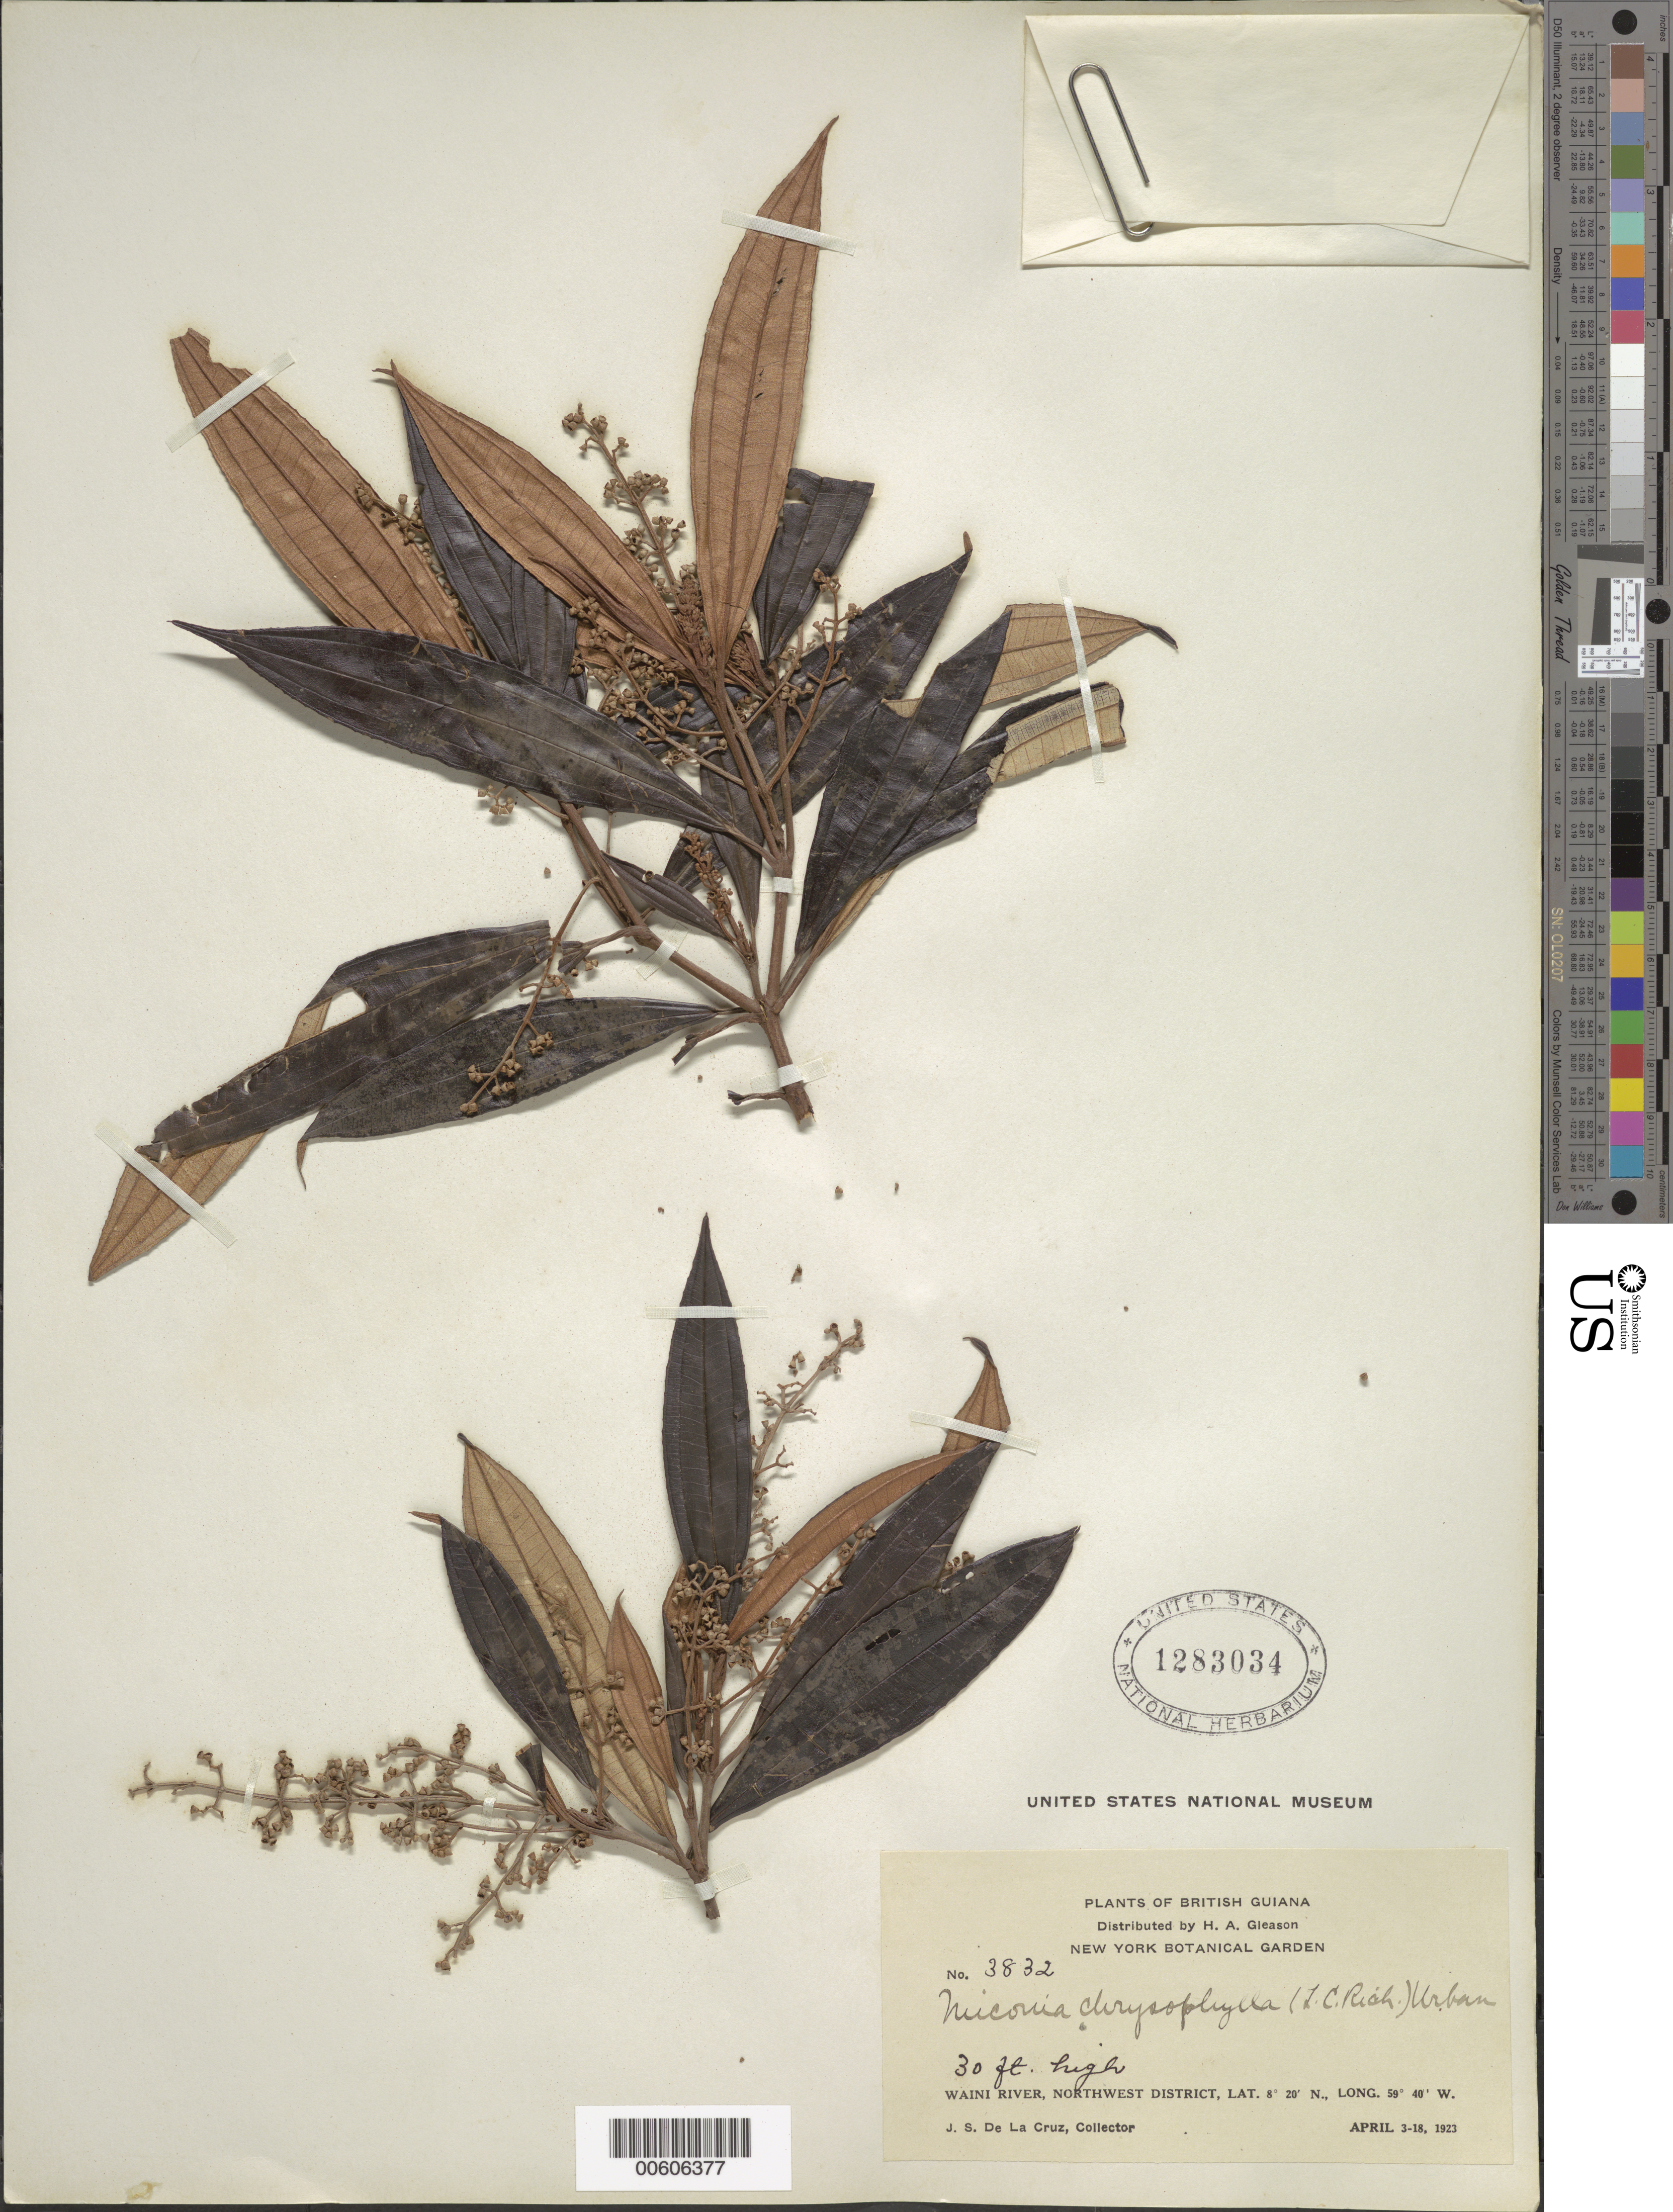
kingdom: Plantae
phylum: Tracheophyta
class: Magnoliopsida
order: Myrtales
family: Melastomataceae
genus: Miconia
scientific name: Miconia chrysophylla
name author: (Rich.) Urb.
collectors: J. S. de la Cruz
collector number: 3832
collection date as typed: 3-Apr-23 to 18-Apr-23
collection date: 1923-04-03/1923-04-18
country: Guyana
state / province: Barima-Waini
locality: Waini R., NW District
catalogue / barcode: US 1283034